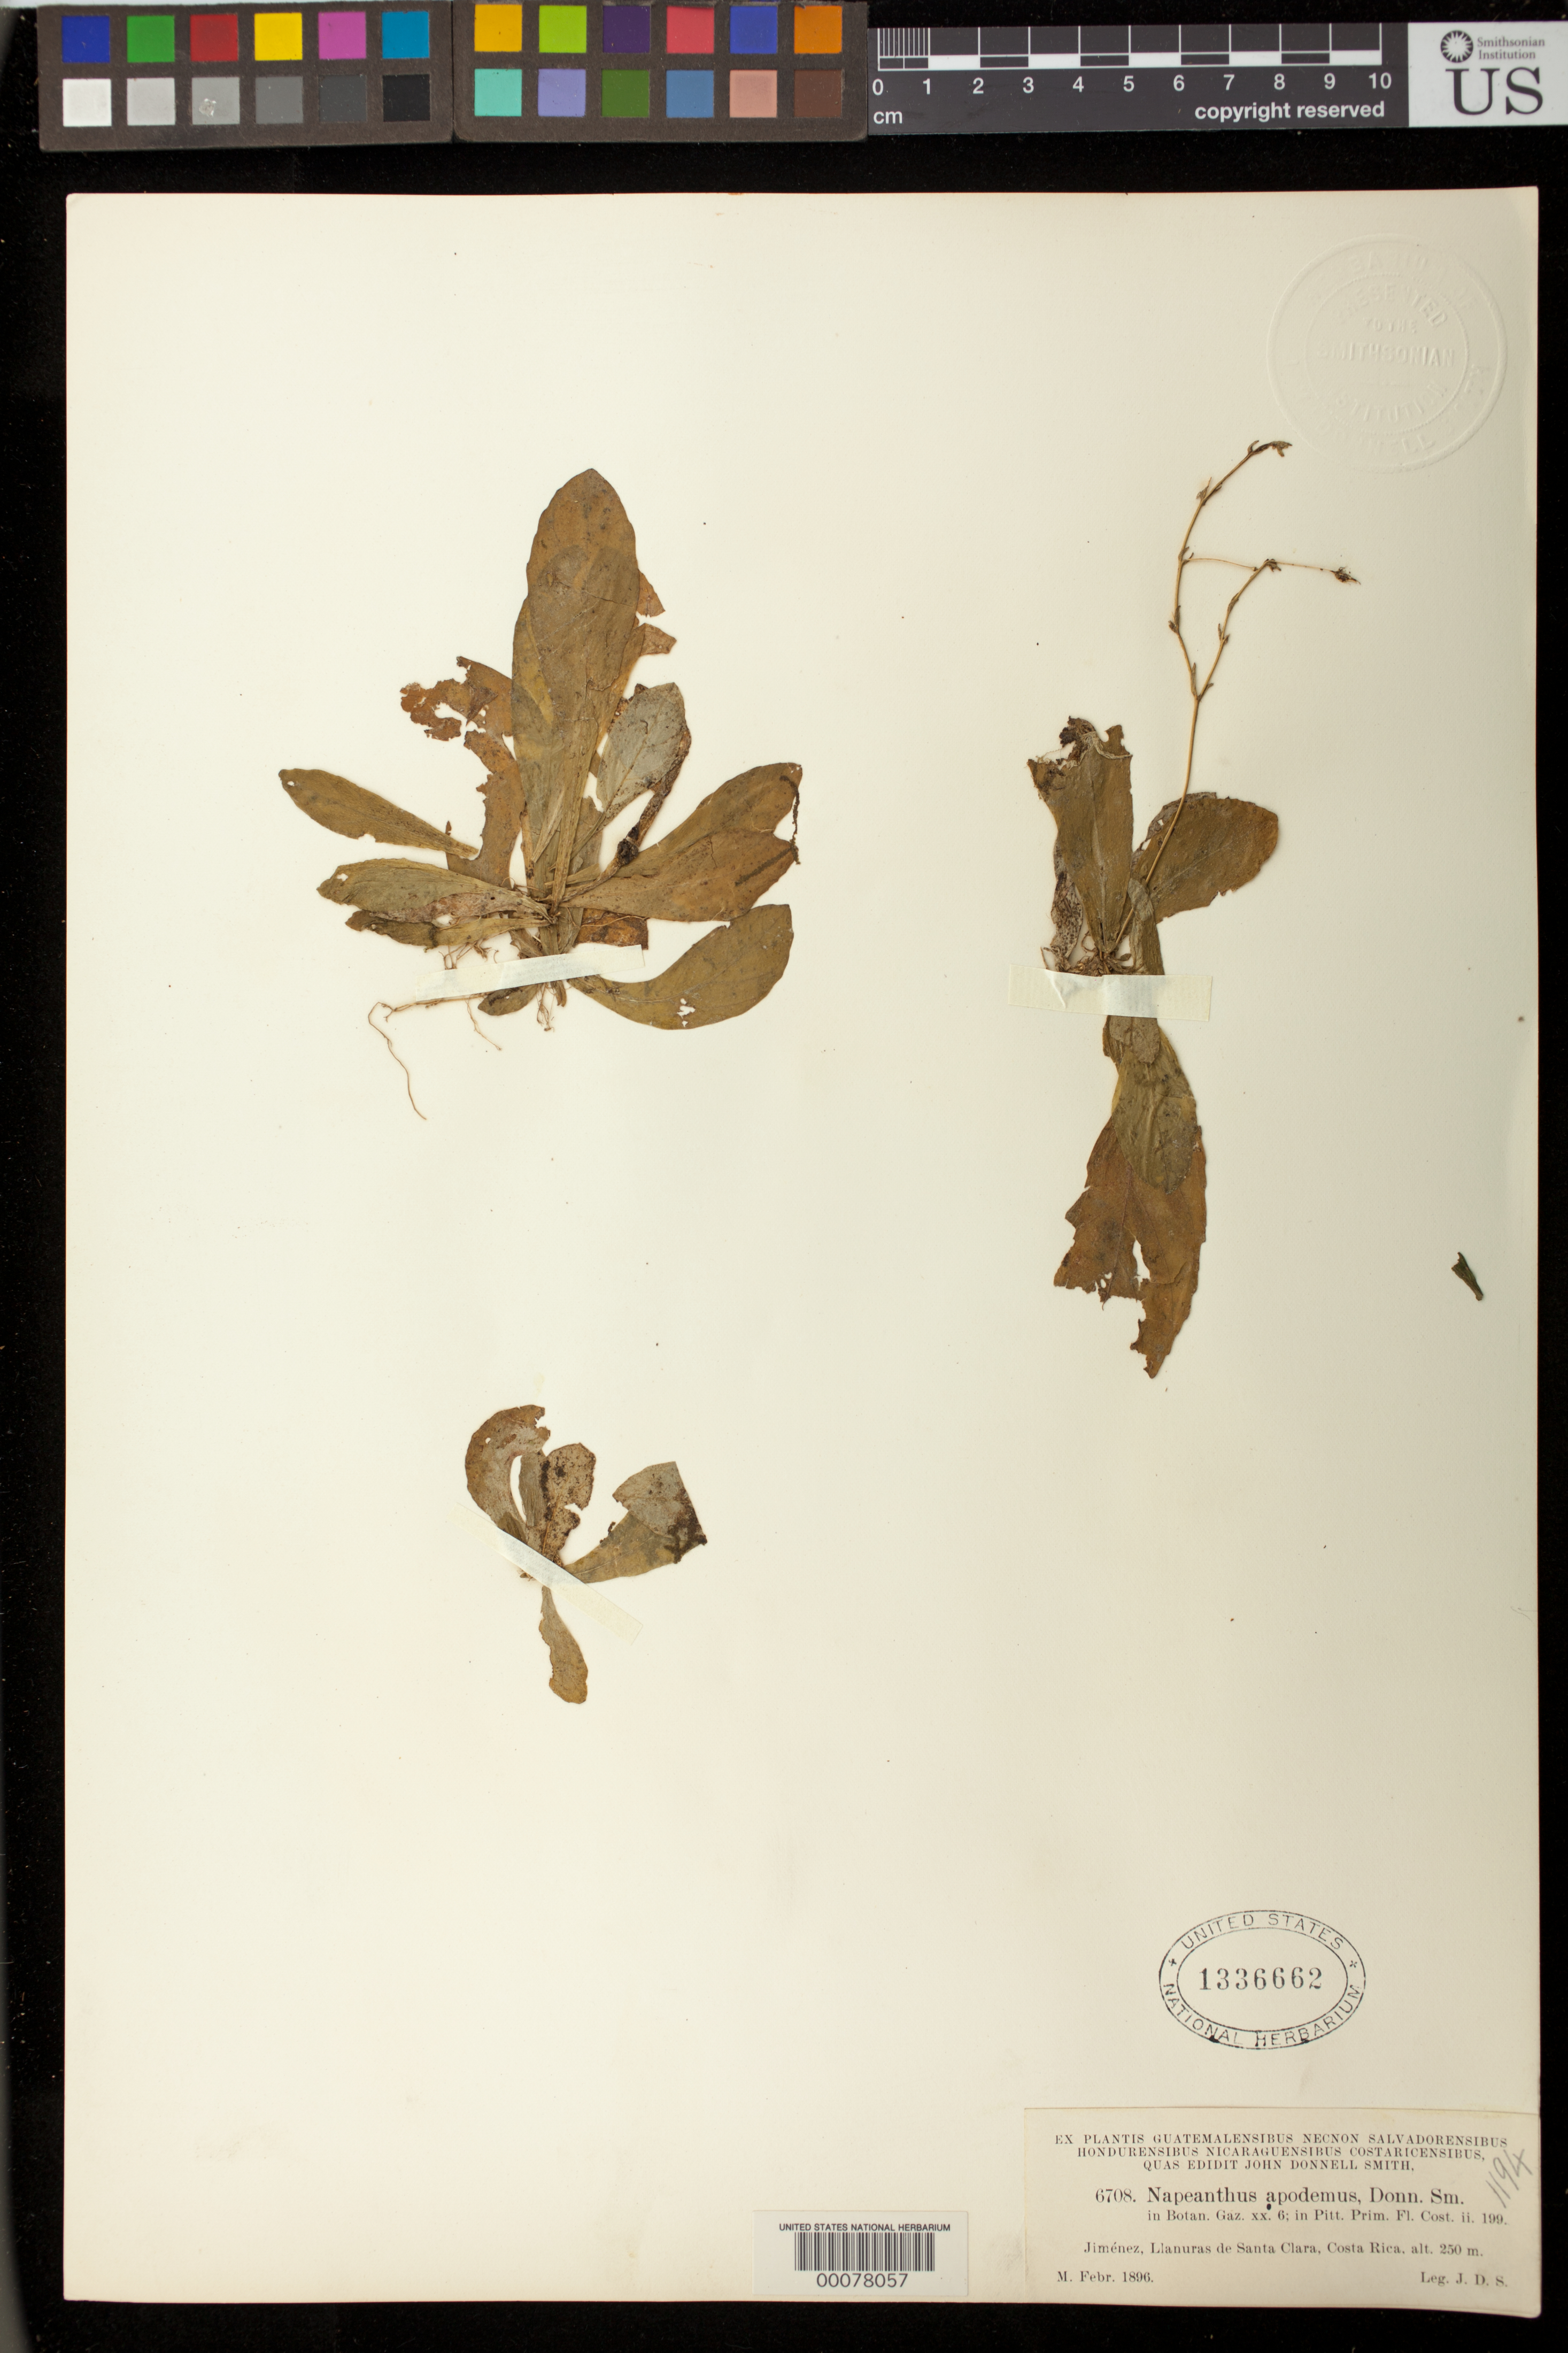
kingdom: Plantae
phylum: Tracheophyta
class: Magnoliopsida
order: Lamiales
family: Gesneriaceae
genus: Napeanthus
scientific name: Napeanthus apodemus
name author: Donn. Sm.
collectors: J. Donnell Smith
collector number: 1194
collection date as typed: Feb 1896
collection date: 1896-02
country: Costa Rica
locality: Jimenez, Llanuras de Santa Clara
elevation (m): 250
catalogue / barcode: US 1336662